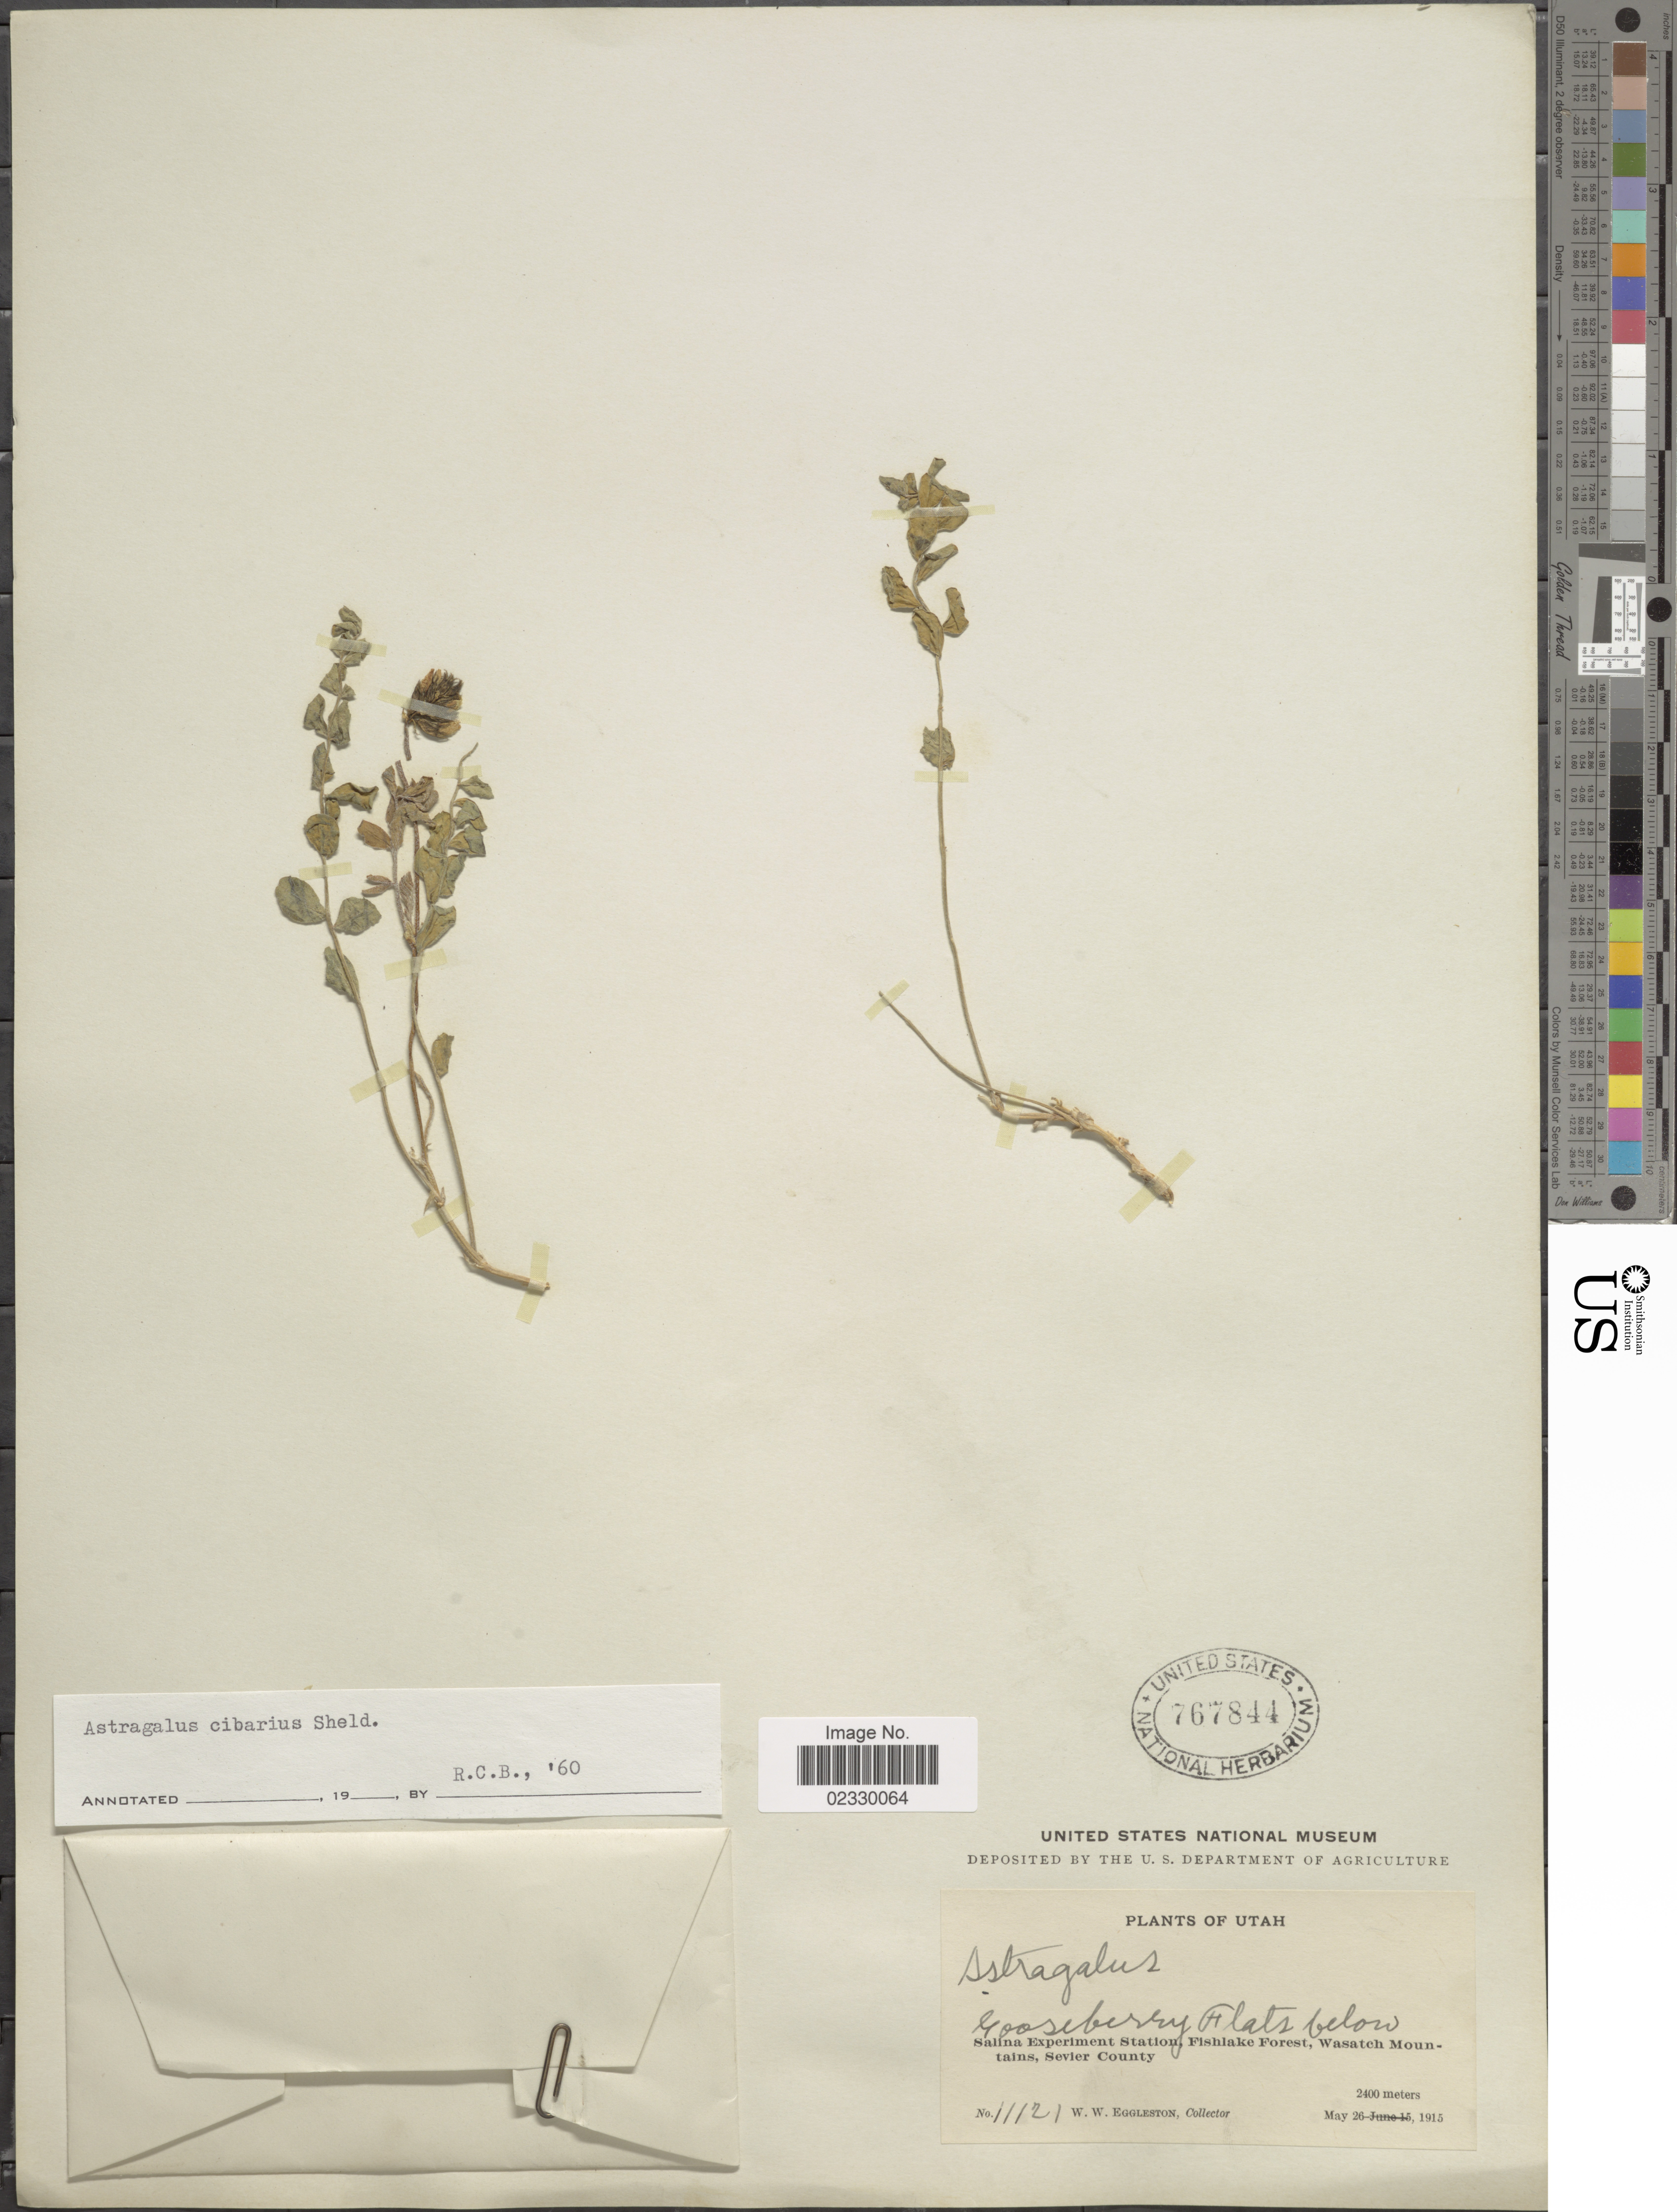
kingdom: Plantae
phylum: Tracheophyta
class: Magnoliopsida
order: Fabales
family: Fabaceae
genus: Astragalus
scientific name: Astragalus cibarius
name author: E. Sheld.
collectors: W. W. Eggleston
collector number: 11121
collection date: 1915-05-26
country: United States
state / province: Utah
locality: Gooseberry Flats below Salina Experiment Station, Fishlake Forest, Wasatch Mountains, Sevier County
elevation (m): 2400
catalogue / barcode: US 767844